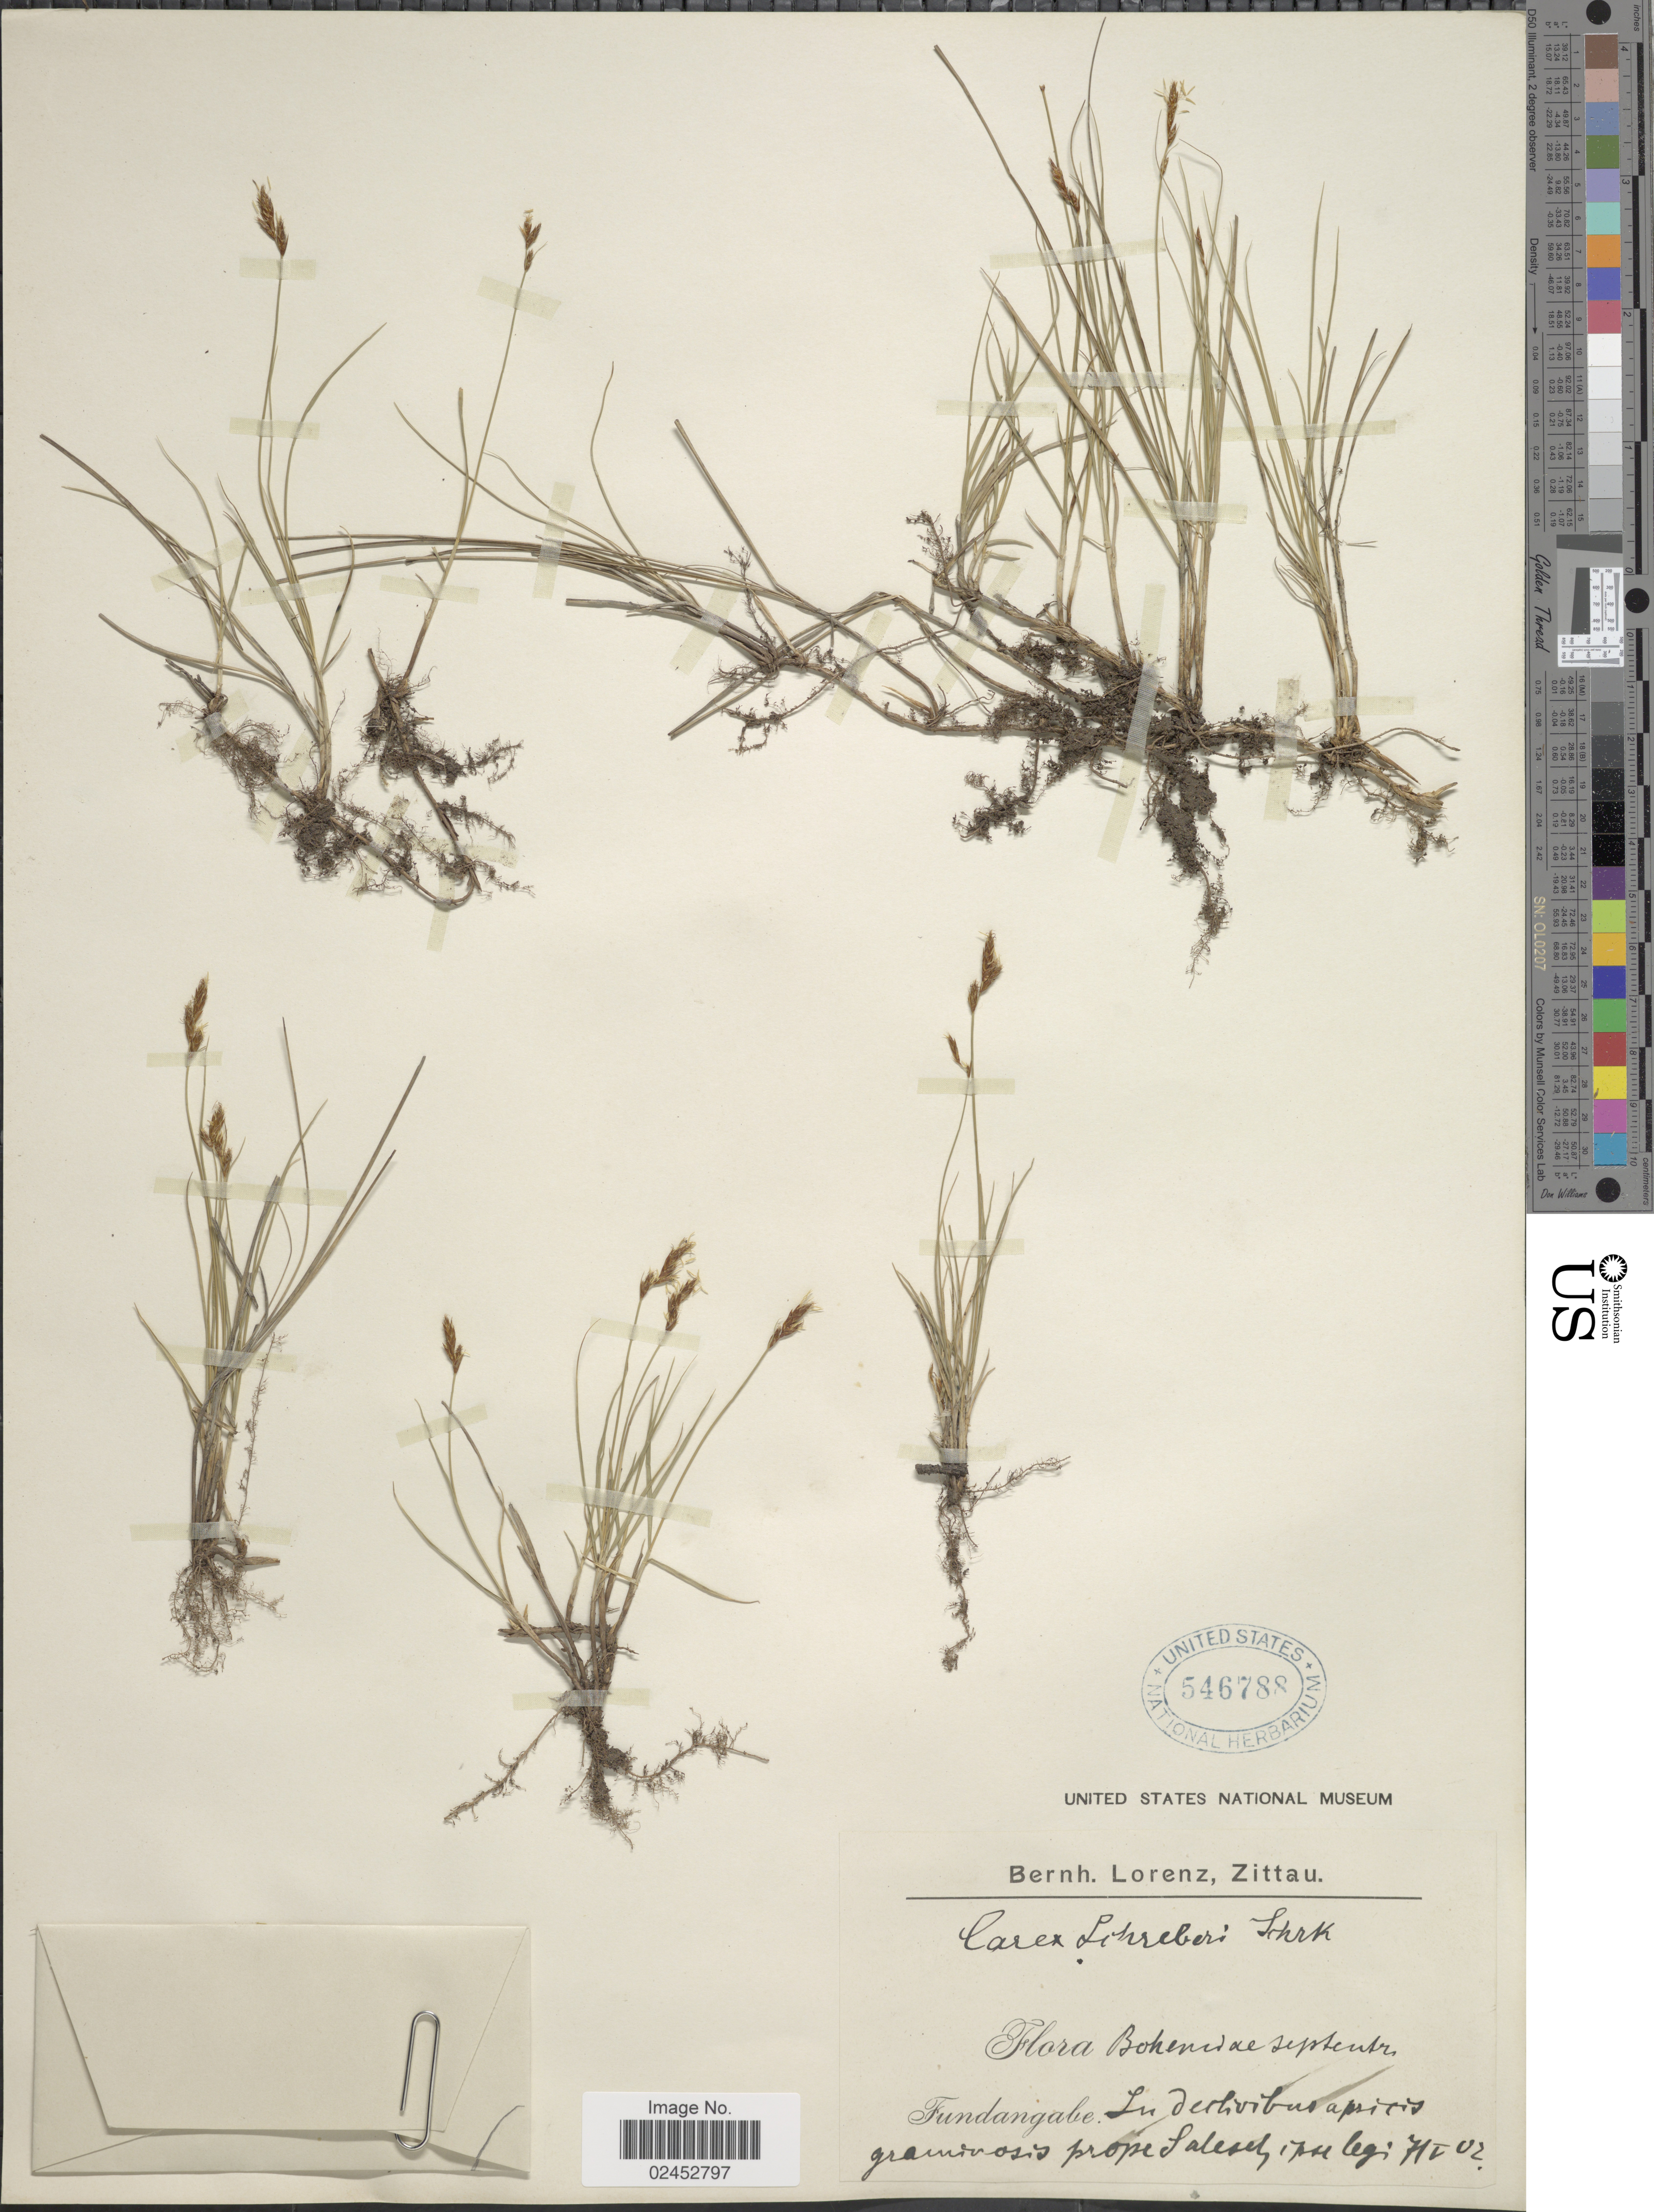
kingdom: Plantae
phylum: Tracheophyta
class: Liliopsida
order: Poales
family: Cyperaceae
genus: Carex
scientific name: Carex praecox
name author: Schreb.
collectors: B. Lorenz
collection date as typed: Transcribed d/m/y: 7/1/2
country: Czechia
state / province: Usti nad Labem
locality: Bohemiae septentr., Fundangabe, in declivibus apricis graminosis prope Salesel.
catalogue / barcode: US 546788